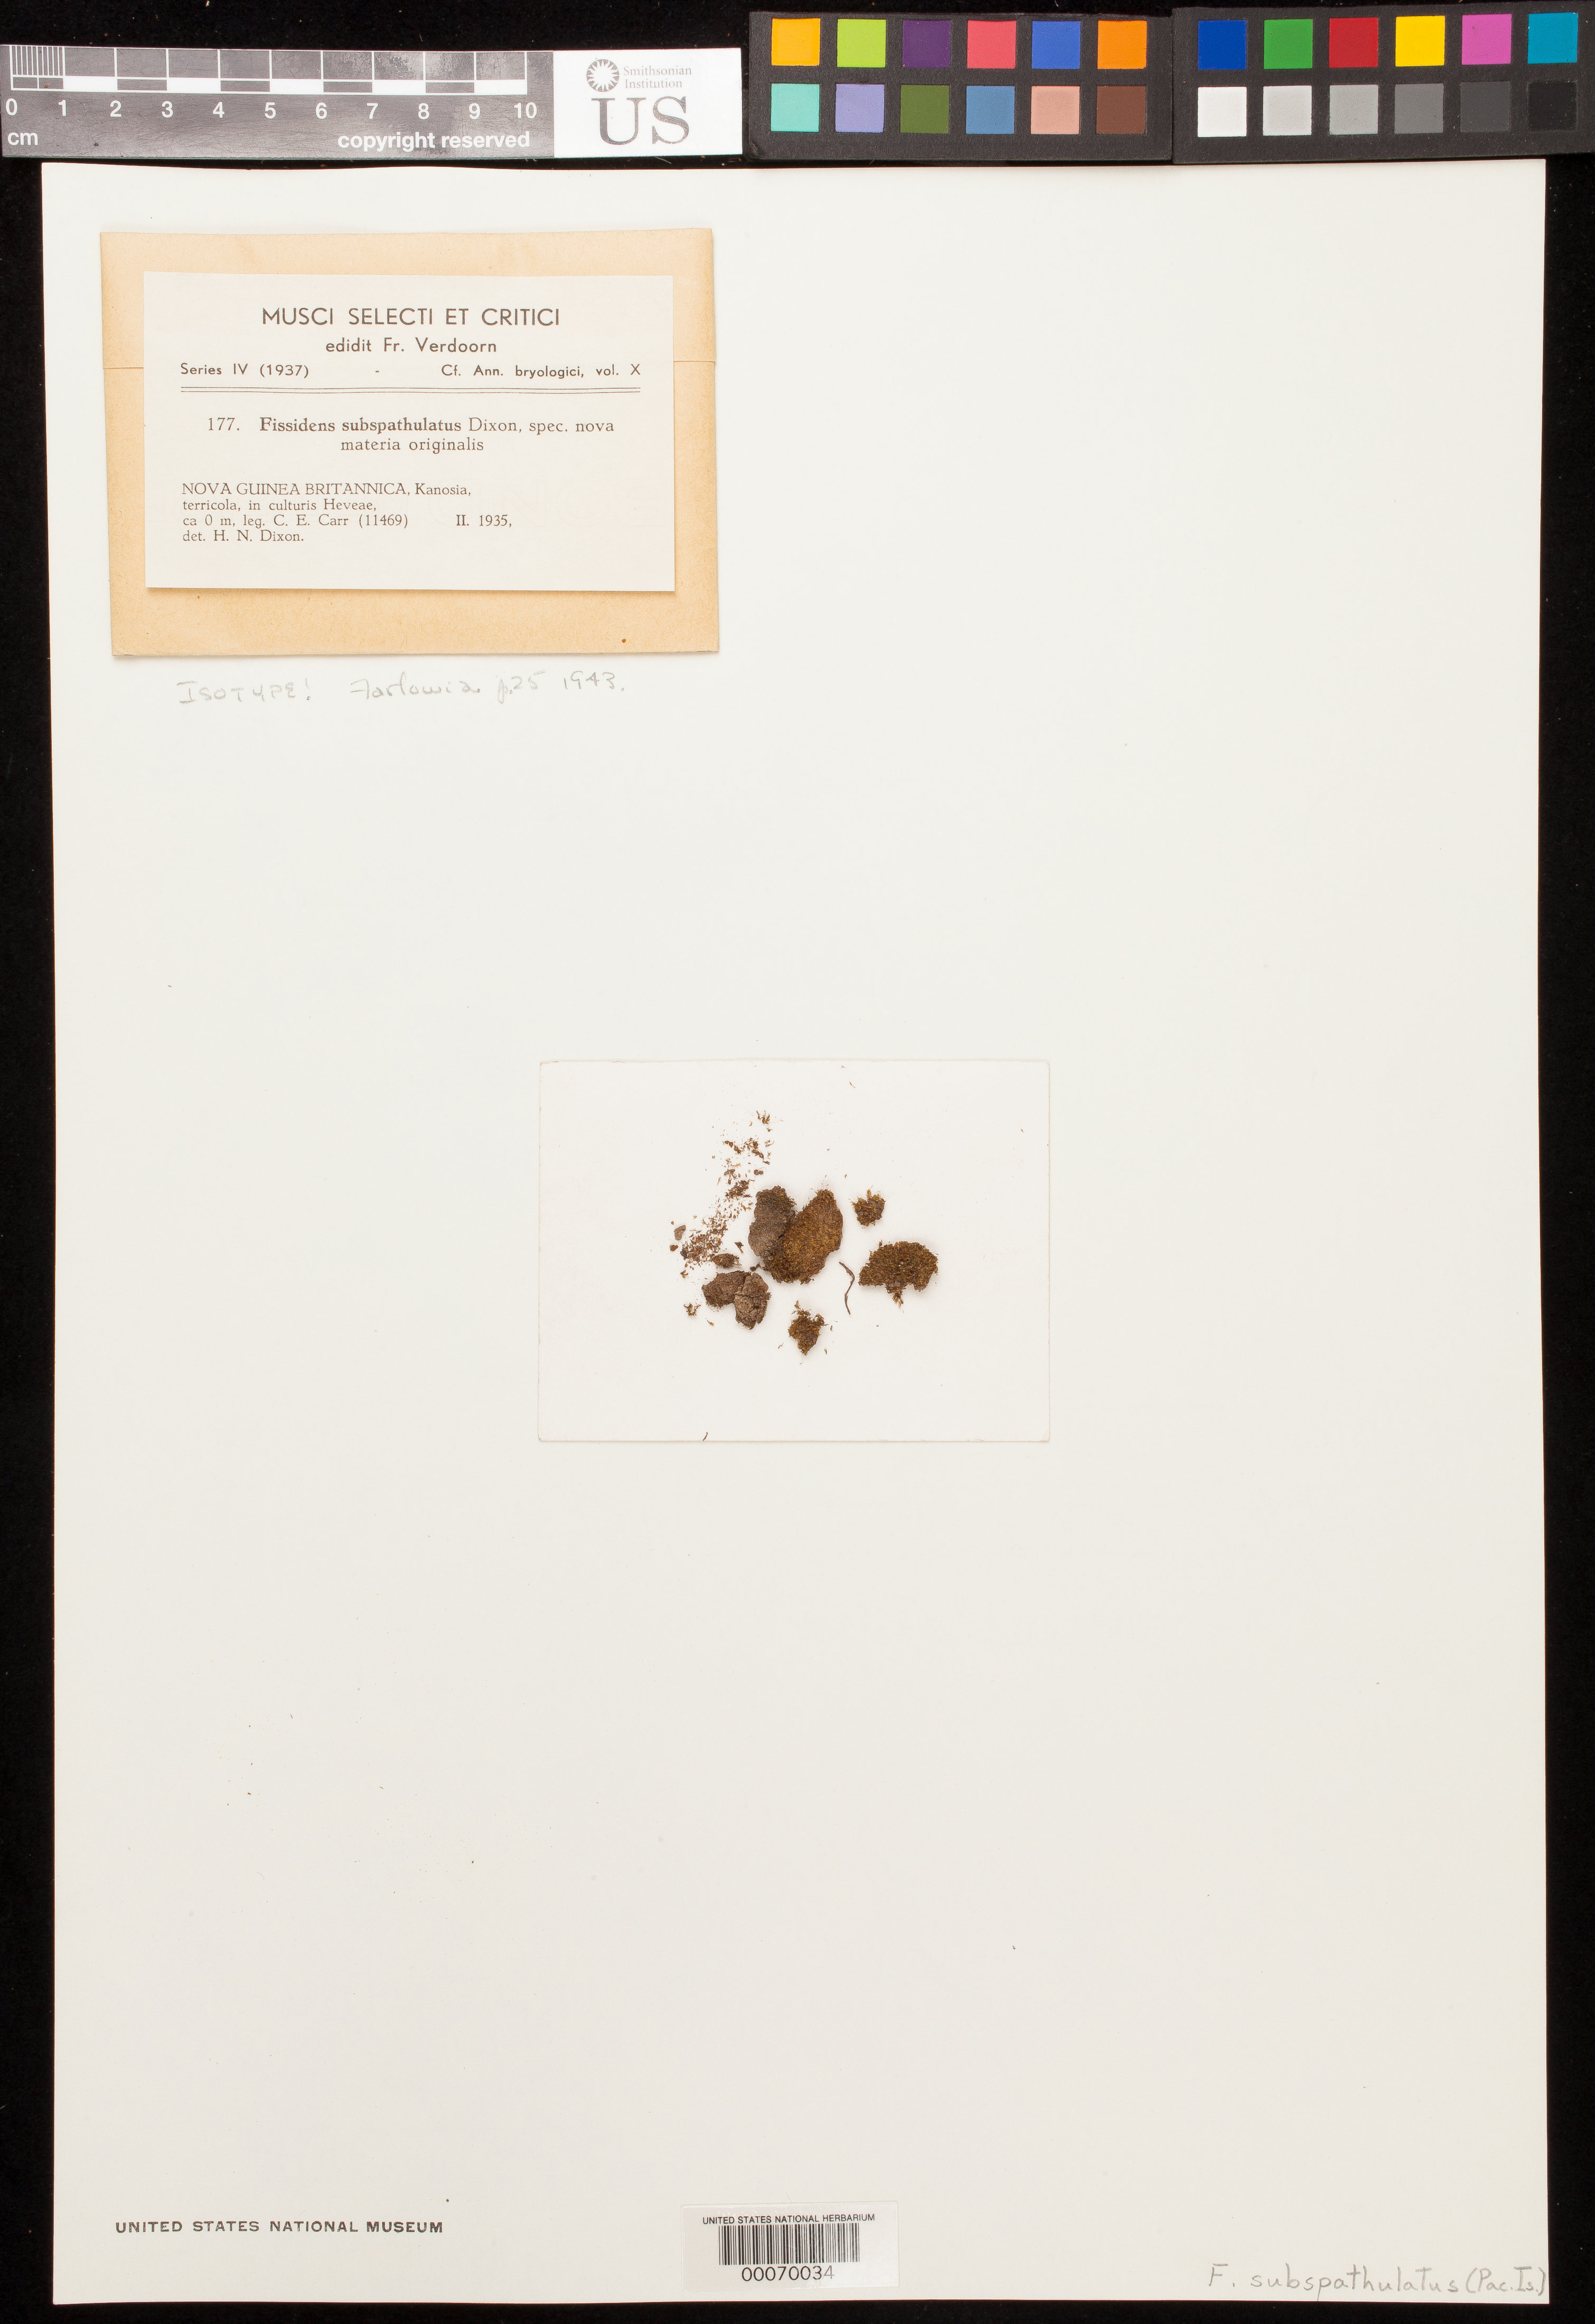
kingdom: Plantae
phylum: Bryophyta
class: Bryopsida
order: Dicranales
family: Fissidentaceae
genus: Fissidens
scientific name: Fissidens subspathulatus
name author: Dixon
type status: Isotype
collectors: C. Carr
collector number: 11469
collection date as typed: Feb 1935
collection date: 1935-02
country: Papua New Guinea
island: New Guinea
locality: Kanosia.